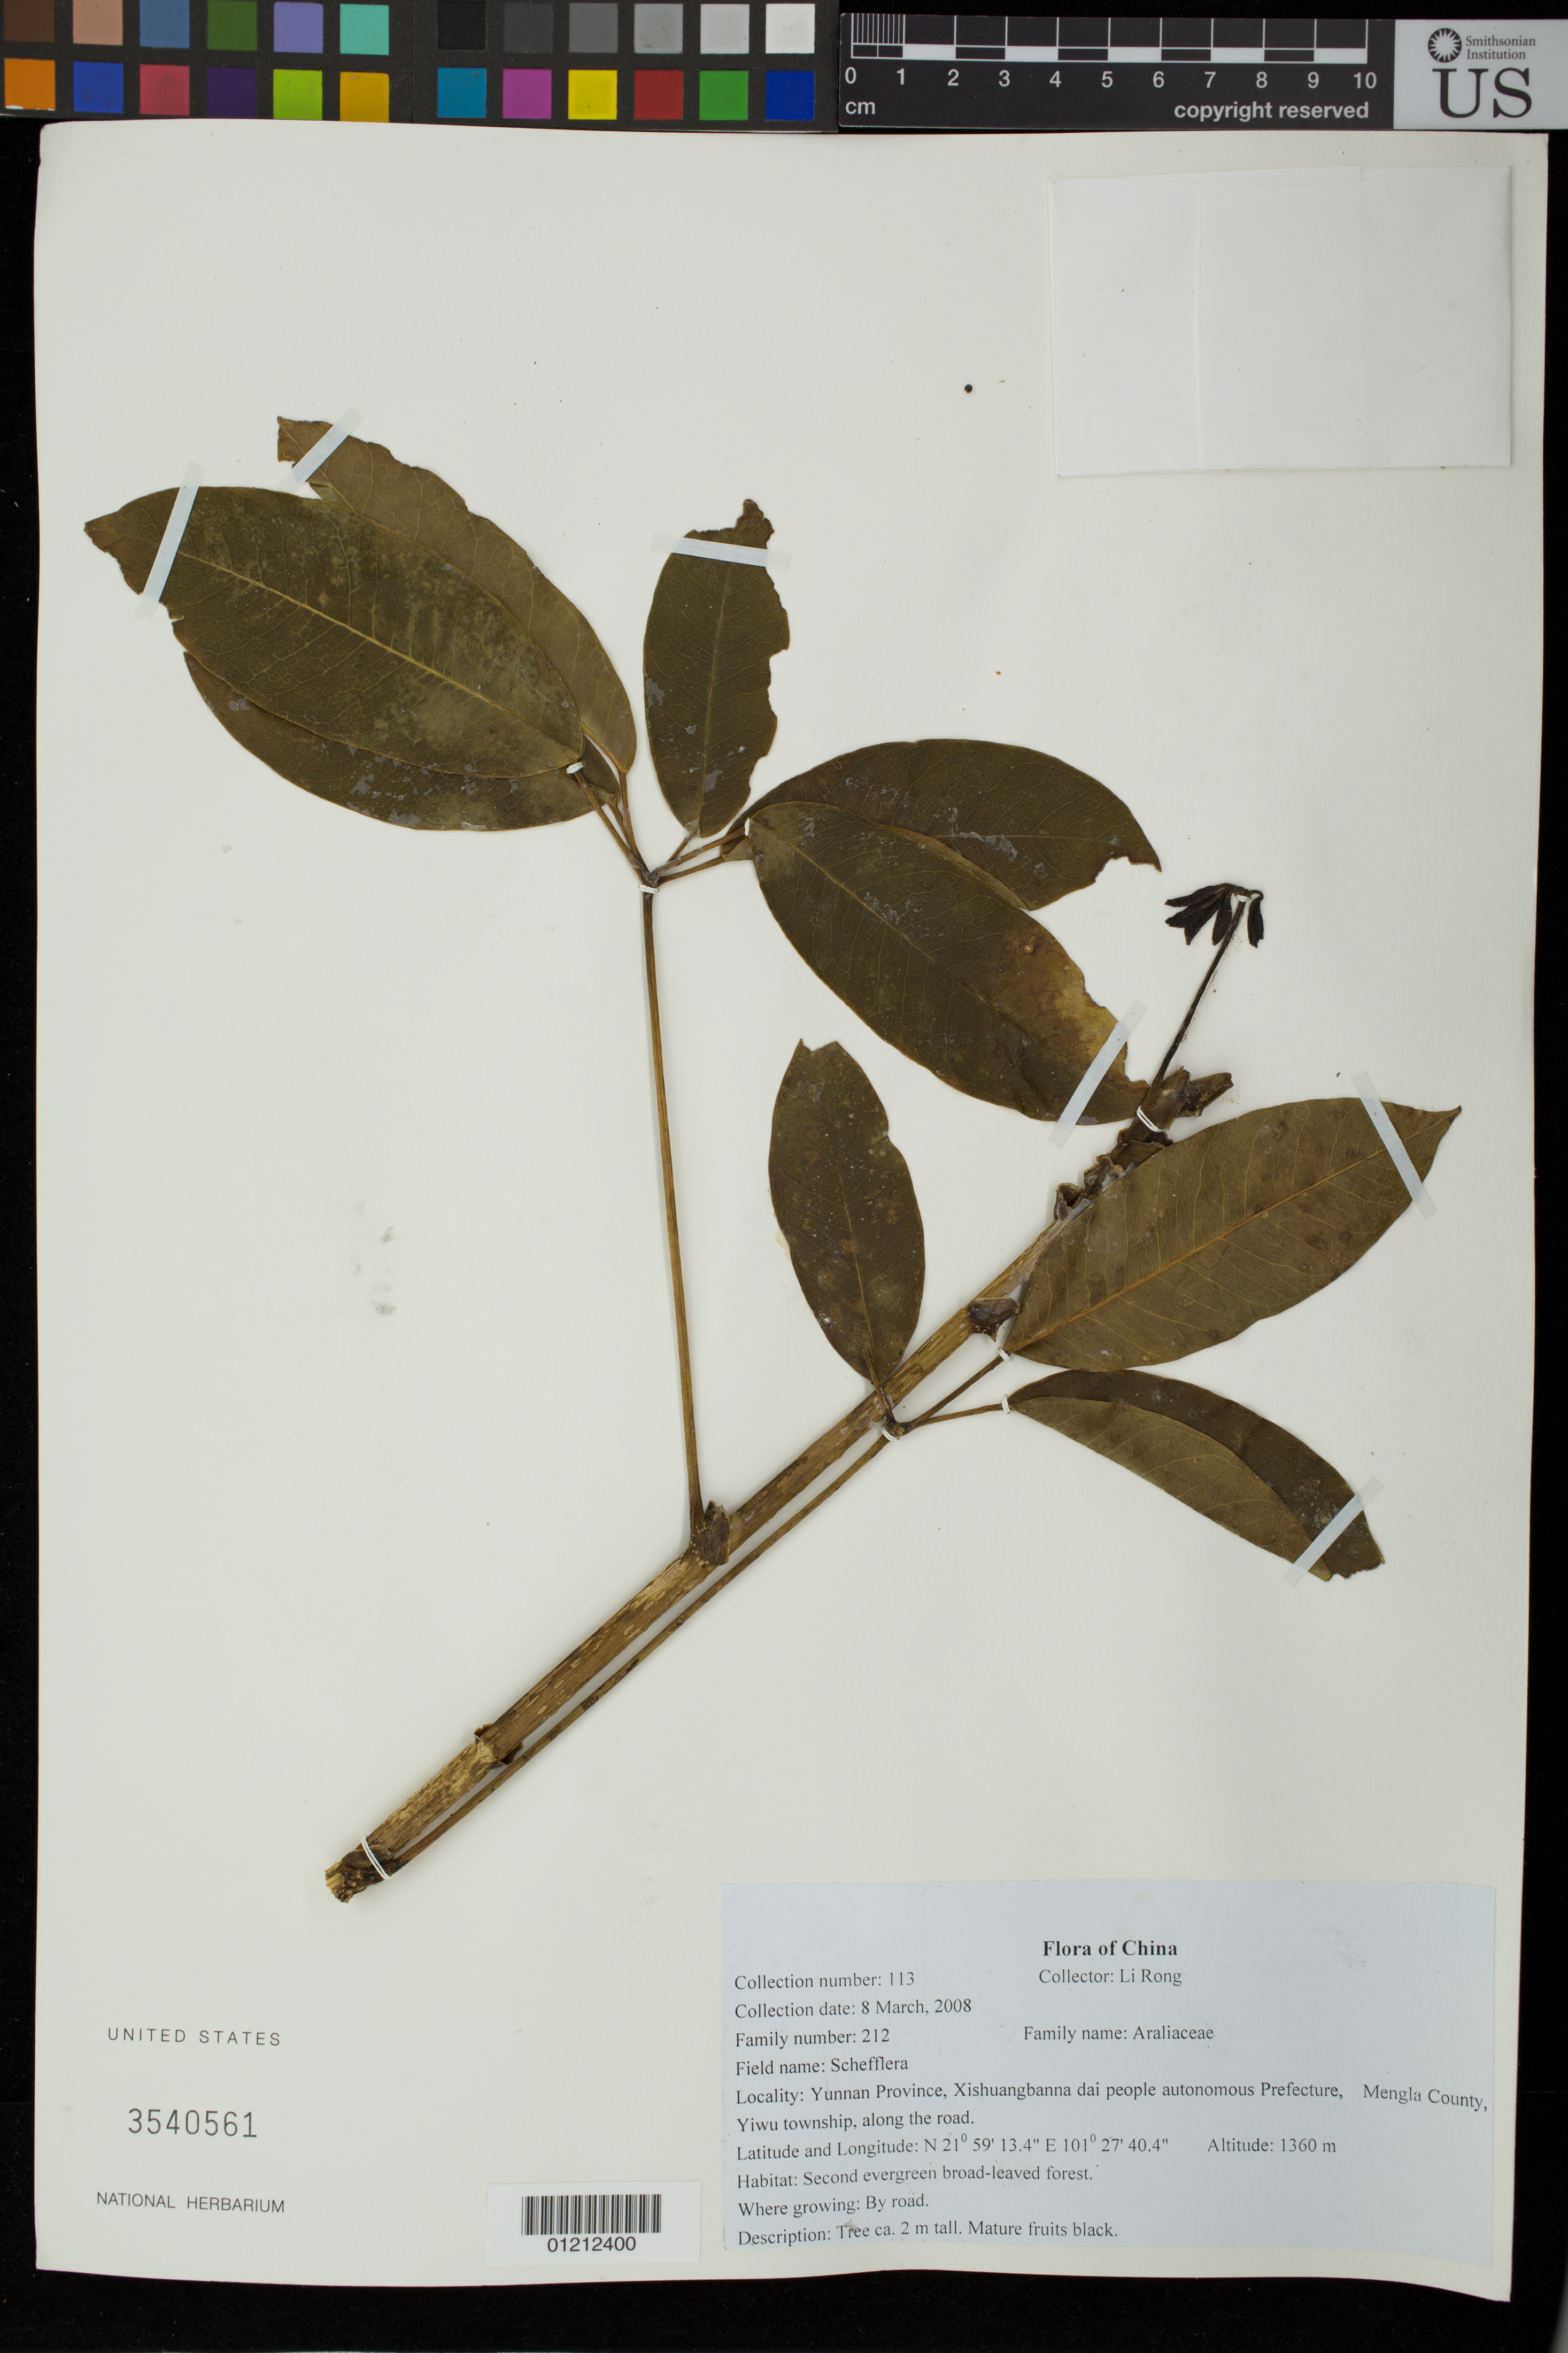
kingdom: Plantae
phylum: Tracheophyta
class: Magnoliopsida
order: Apiales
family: Araliaceae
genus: Schefflera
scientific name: Schefflera sp.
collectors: R. Li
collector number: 113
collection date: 2008-03-08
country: China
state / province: Yunnan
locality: Xishuangbanna dai people autonomous Prefecture, Mengla County, Yiwu township, along the road.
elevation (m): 1360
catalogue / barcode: US 3540561